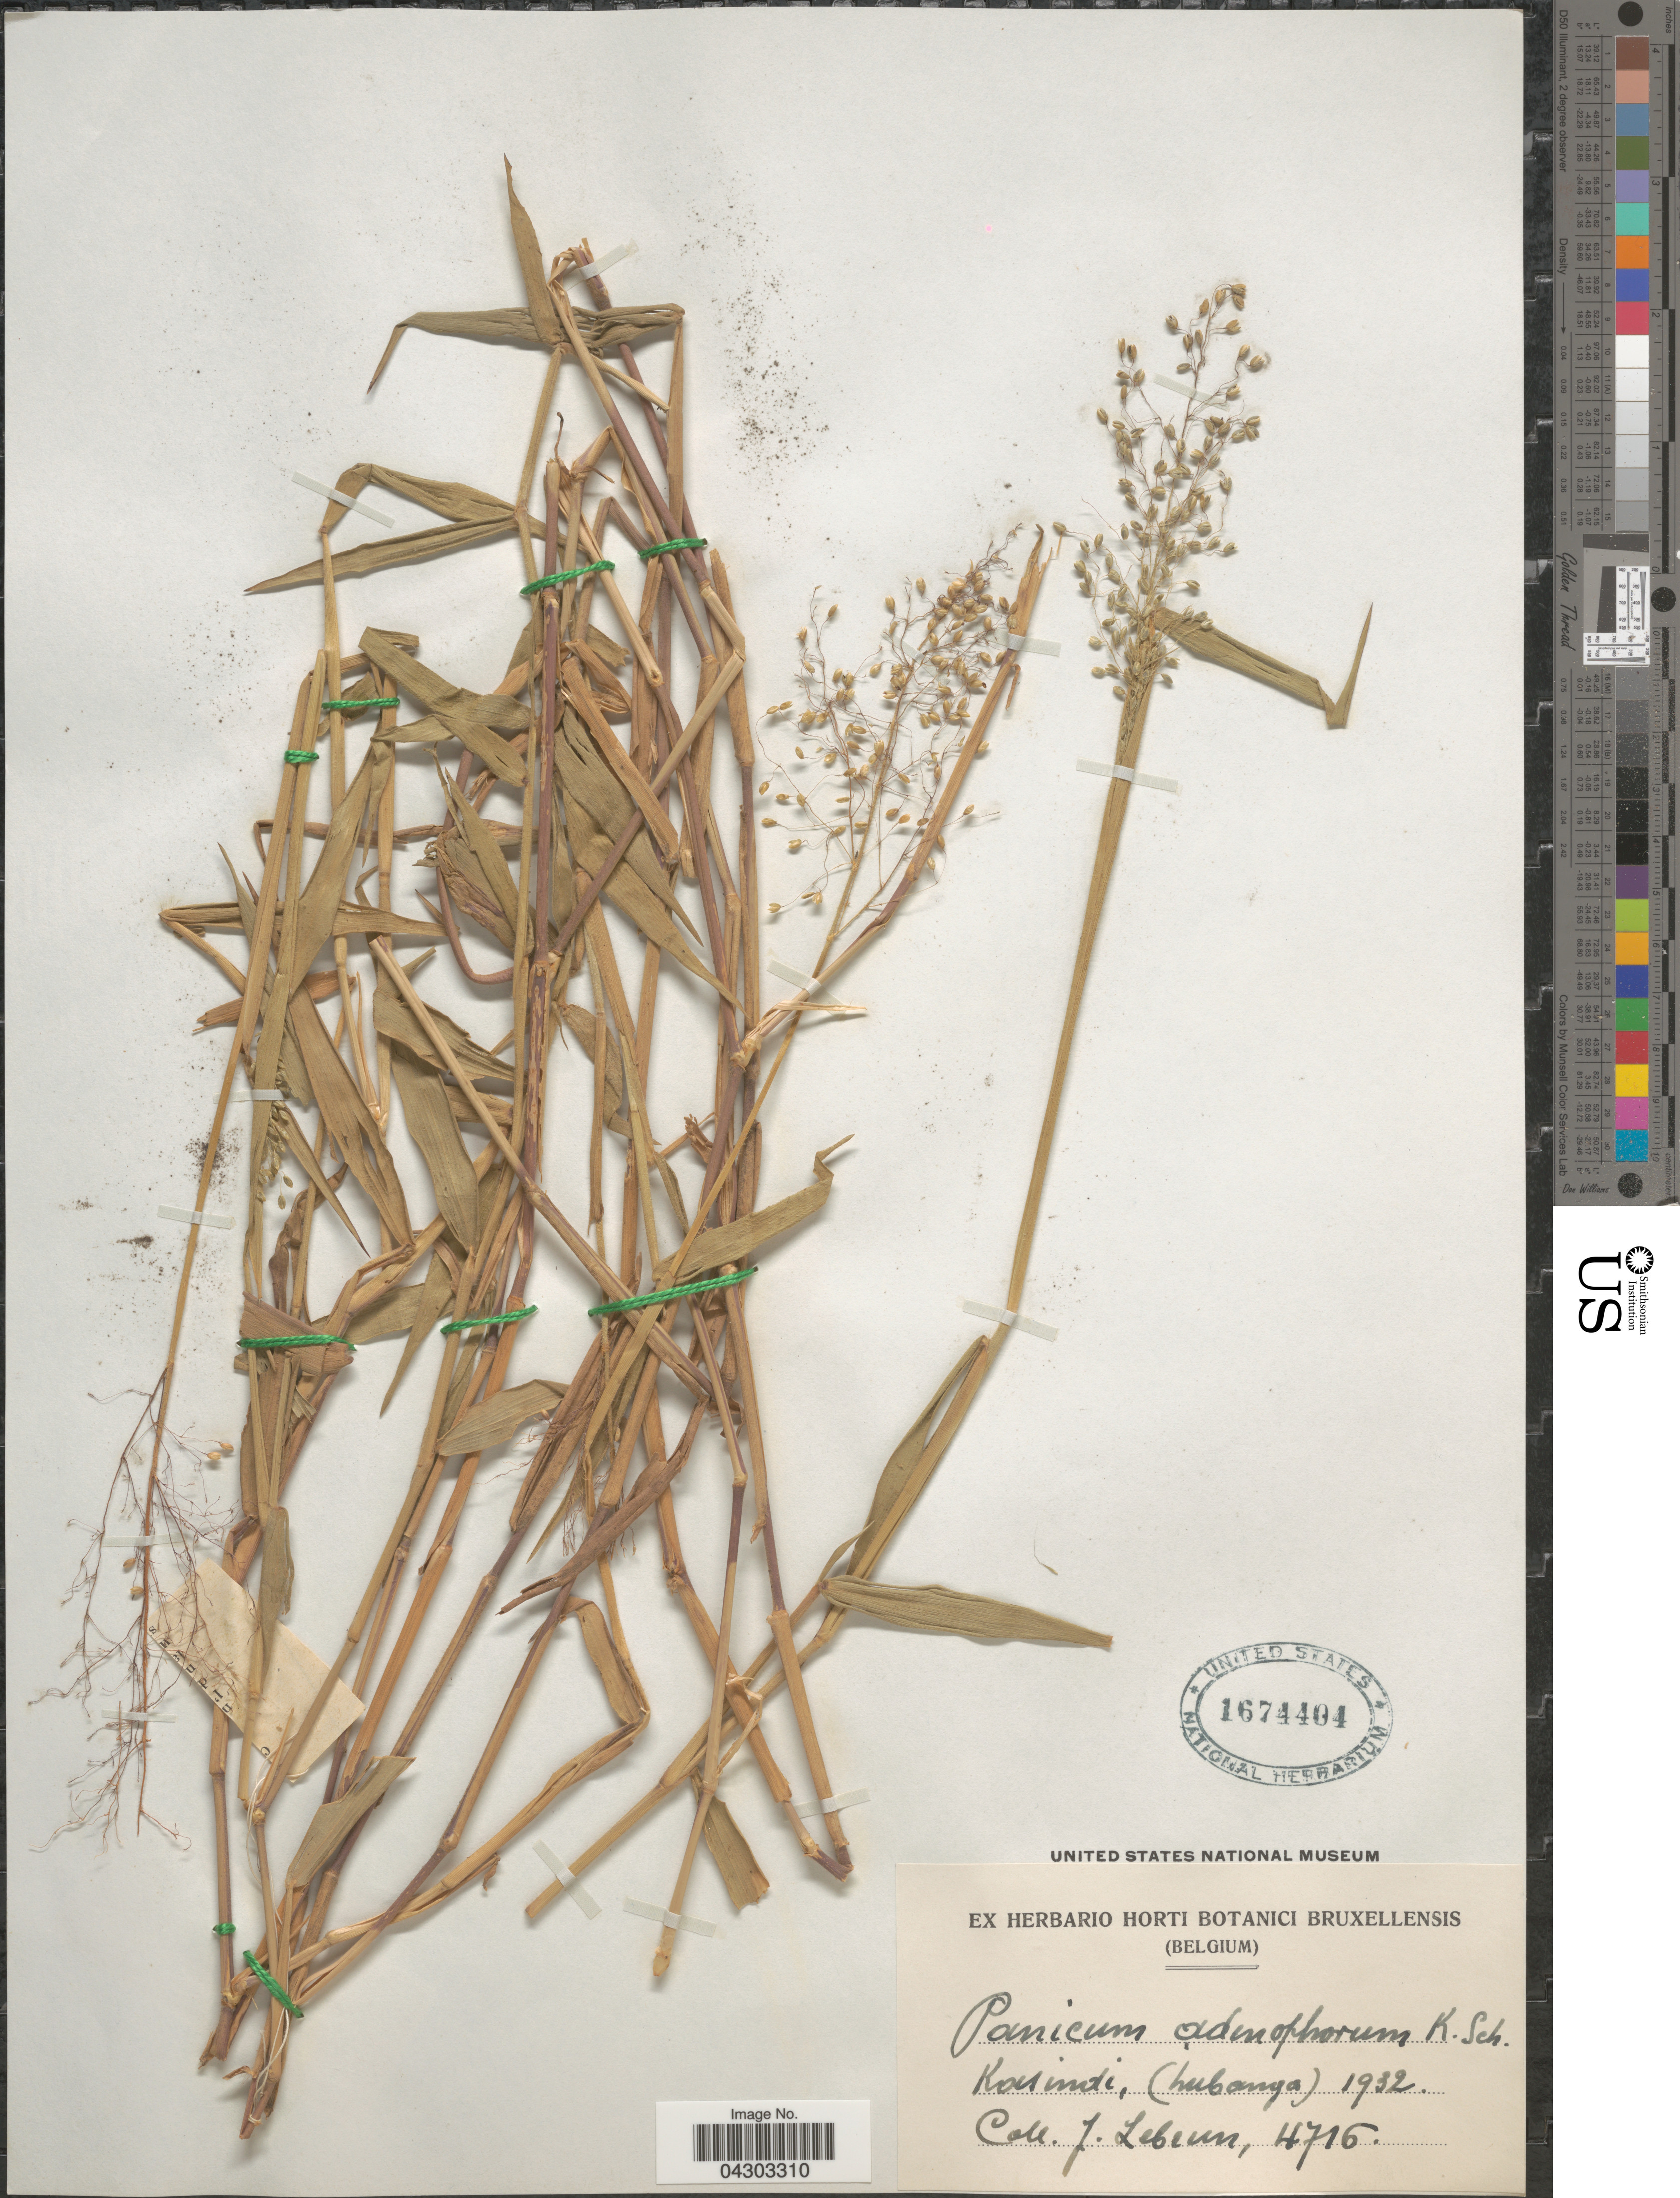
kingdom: Plantae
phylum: Tracheophyta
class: Liliopsida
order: Poales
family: Poaceae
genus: Panicum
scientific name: Panicum adenophorum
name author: K. Schum. in Engl.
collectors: J. A. Lebrun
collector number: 4716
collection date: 1932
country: Congo, Democratic Republic of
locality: Kasindi, (Lubango).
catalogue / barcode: US 1674404